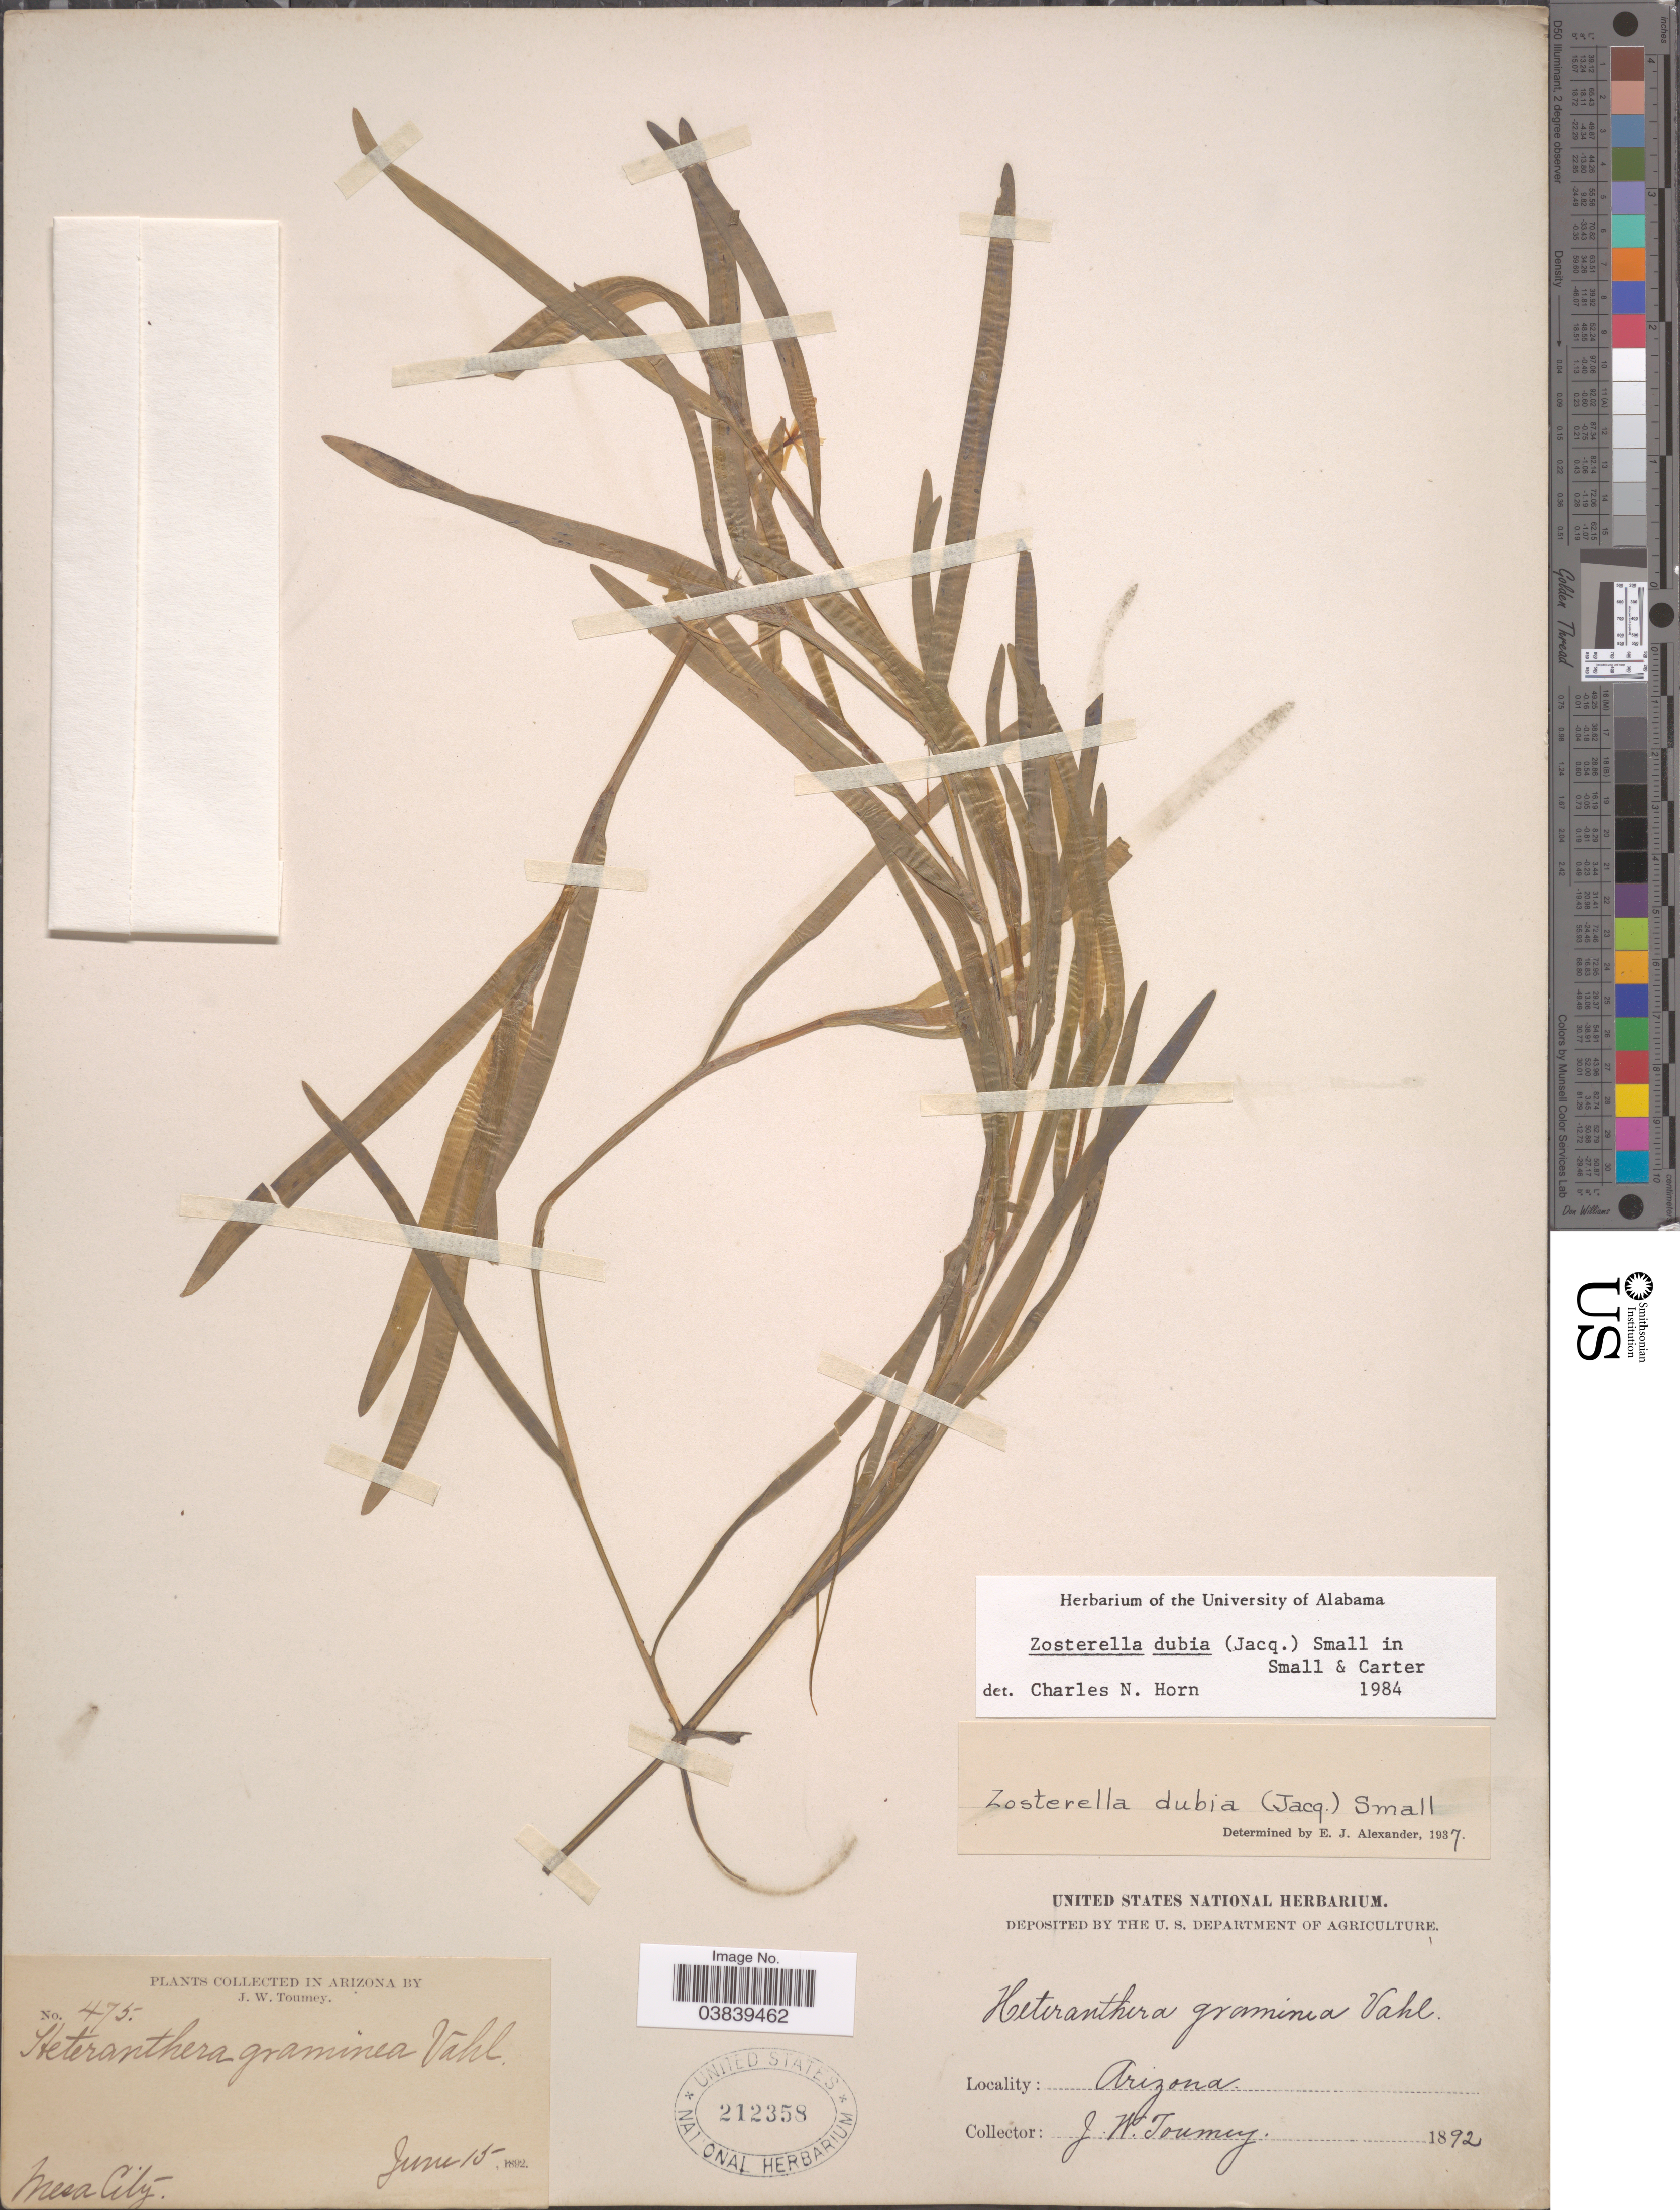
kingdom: Plantae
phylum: Tracheophyta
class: Liliopsida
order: Commelinales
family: Pontederiaceae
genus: Heteranthera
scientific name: Heteranthera dubia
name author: (Jacq.) MacMill.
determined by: Strong, Mark T., (BOT), Smithsonian Institution - National Museum of Natural History (UNITED STATES)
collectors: J. Tourney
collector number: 475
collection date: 1892-06-15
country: United States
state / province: Arizona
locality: Near City.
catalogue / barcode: US 212358